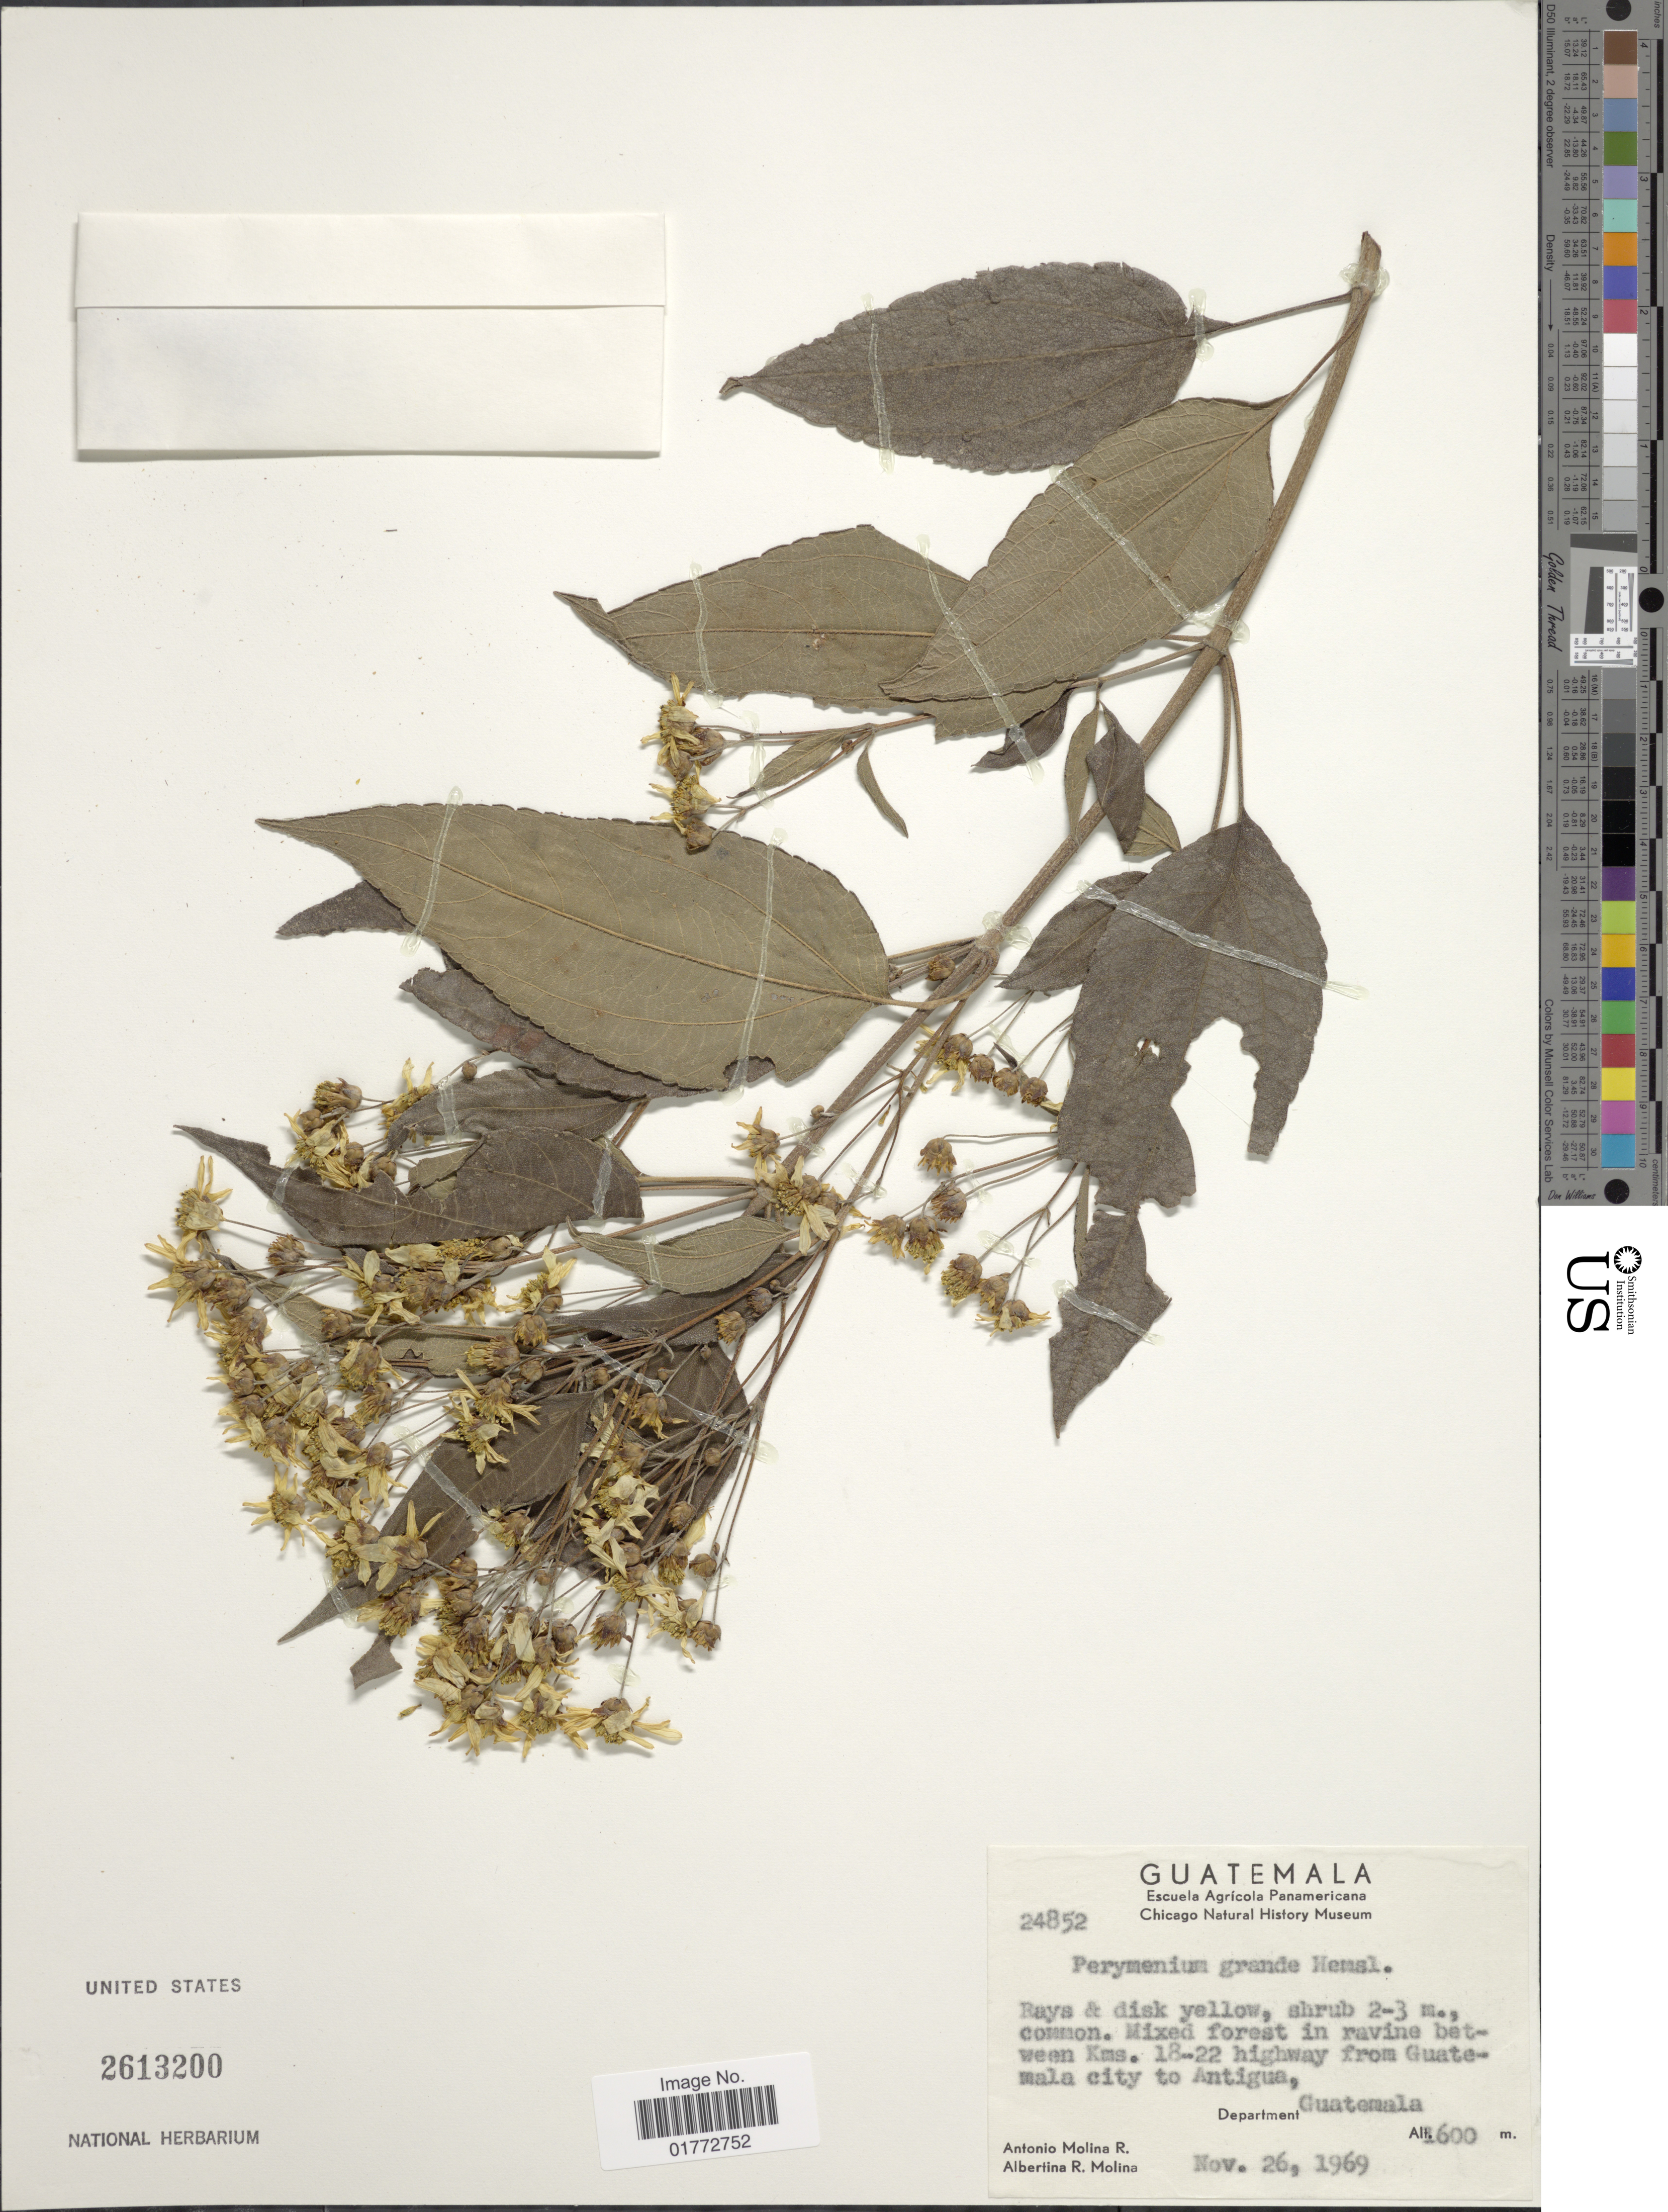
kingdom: Plantae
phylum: Tracheophyta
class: Magnoliopsida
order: Asterales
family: Asteraceae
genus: Perymenium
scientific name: Perymenium grande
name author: Hemsl.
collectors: A. Molina R. & A. R. Molina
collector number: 24852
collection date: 1969-11-26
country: Guatemala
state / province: Guatemala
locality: Mixed forest in ravine between Kms. 18-22 highway from Guatemala City to Antigua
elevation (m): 1600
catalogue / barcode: US 2613200